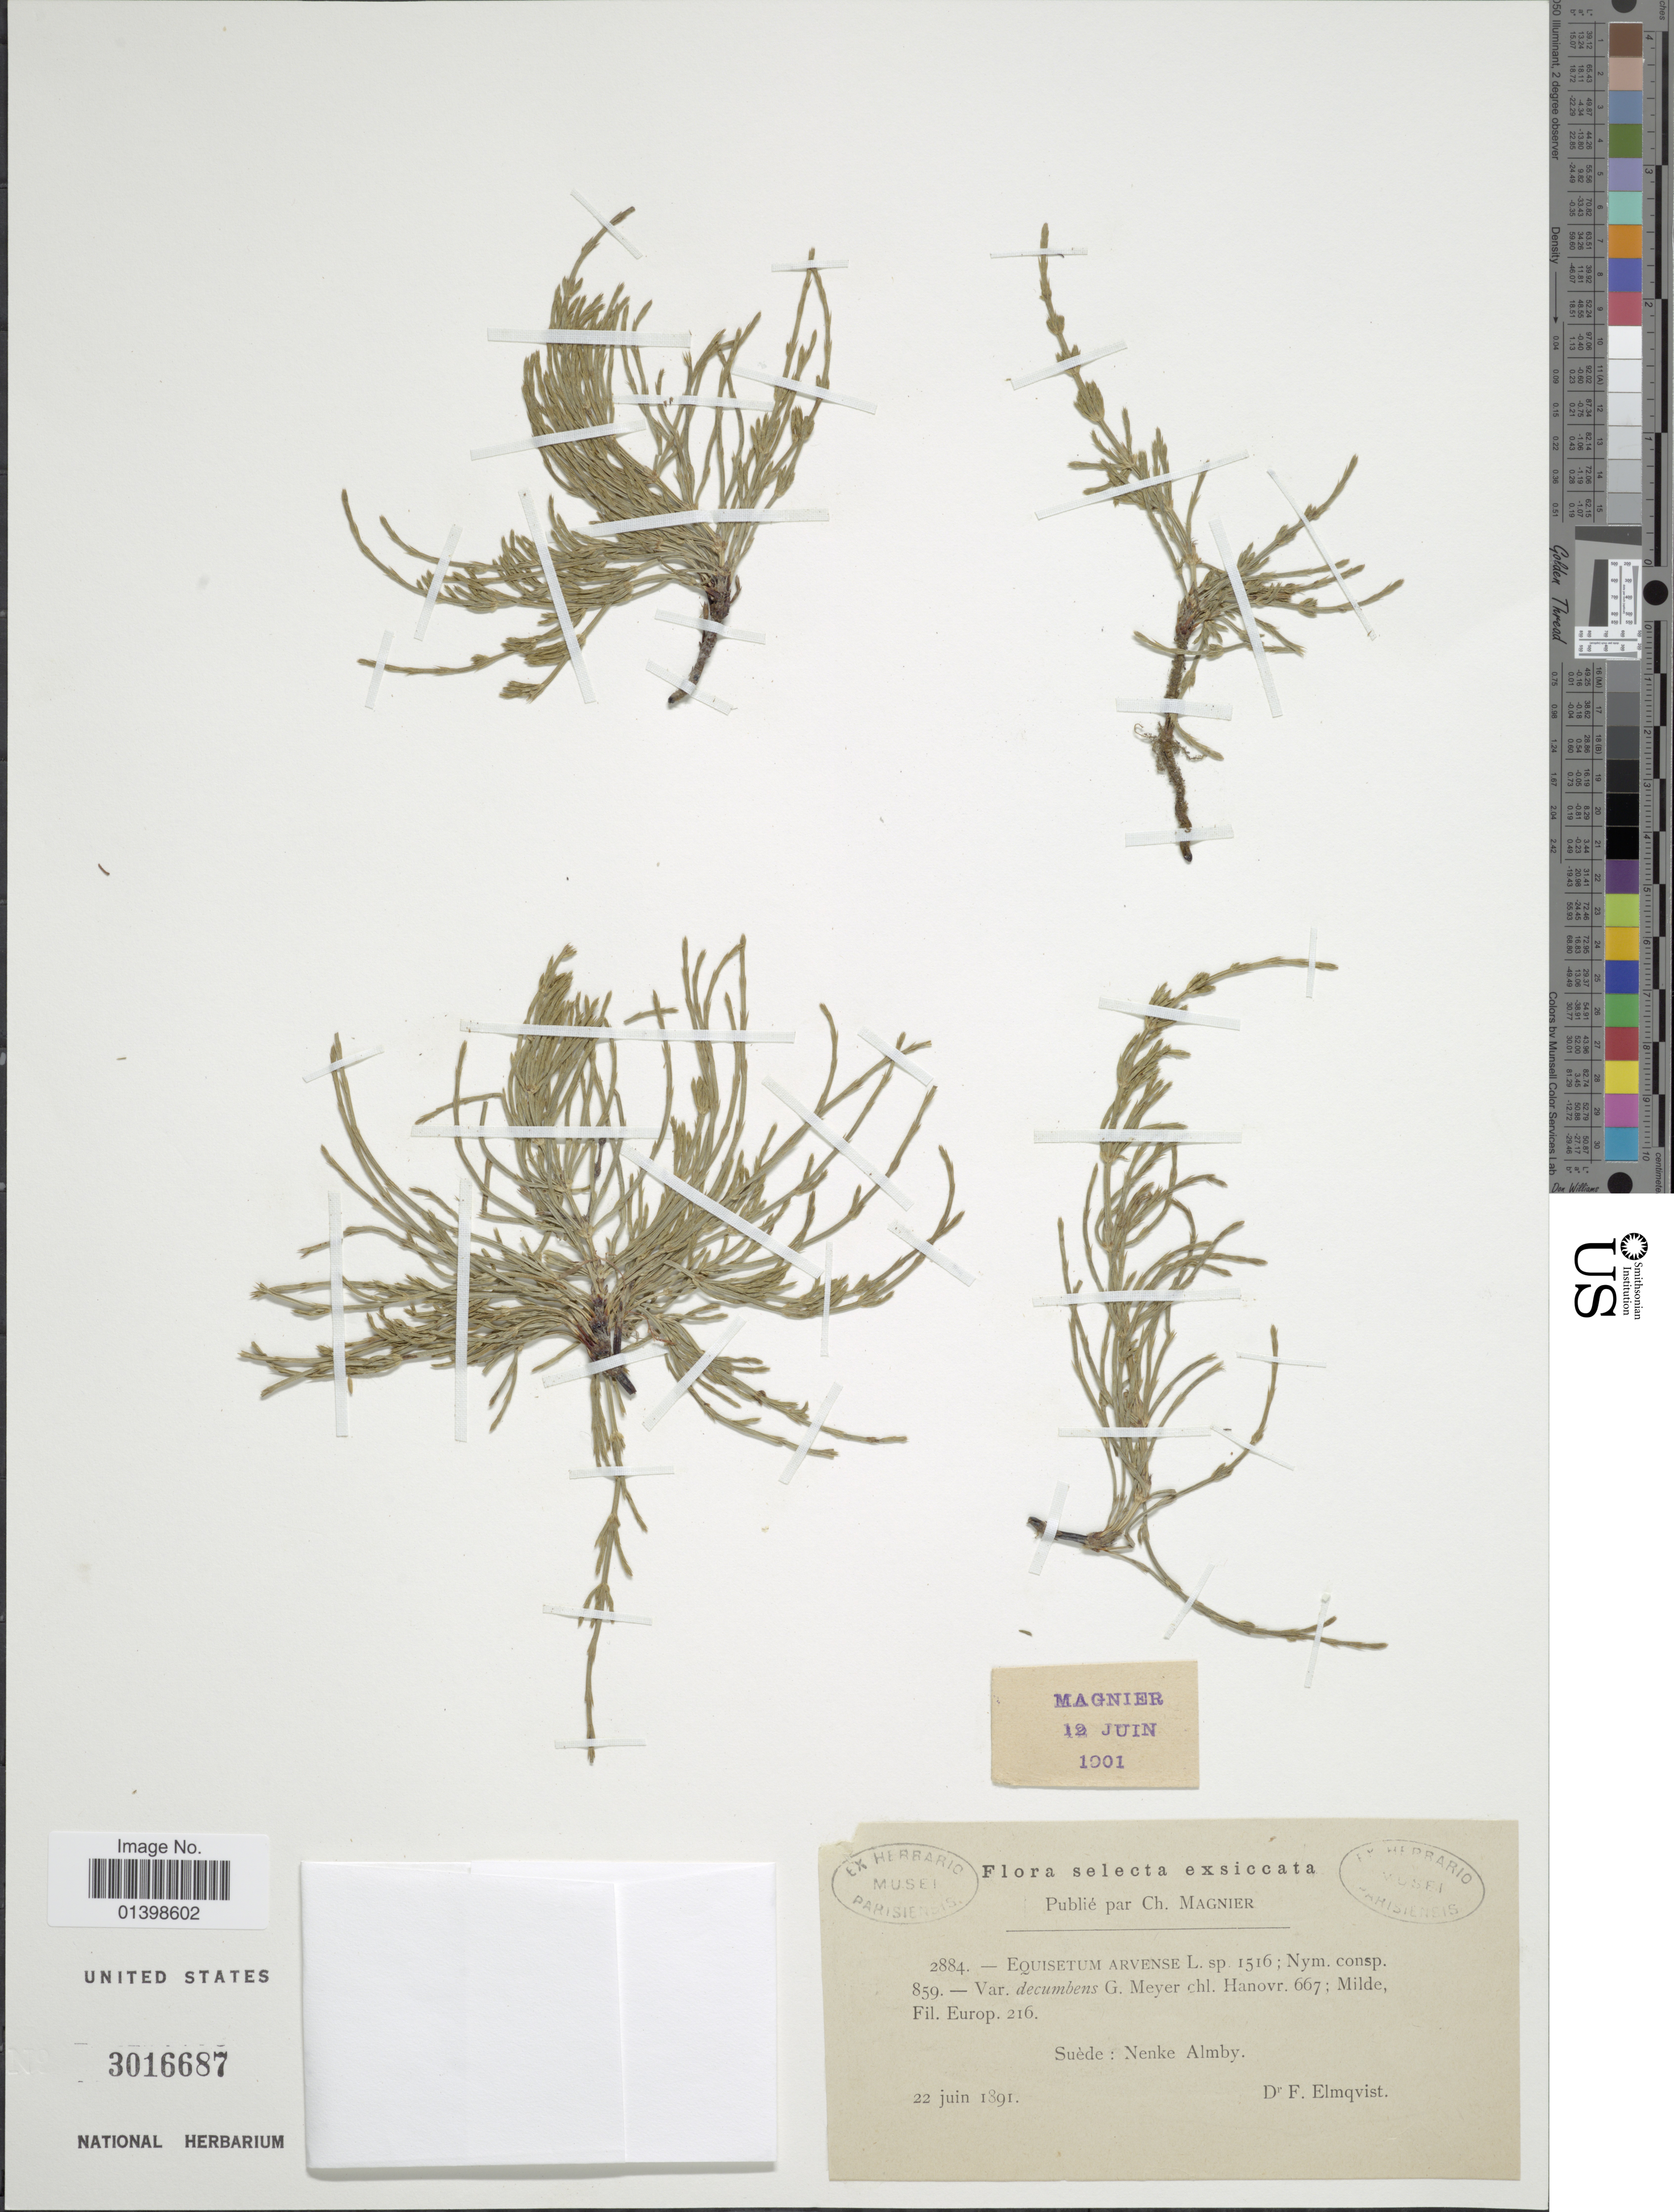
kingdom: Plantae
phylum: Tracheophyta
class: Polypodiopsida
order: Equisetales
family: Equisetaceae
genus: Equisetum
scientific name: Equisetum arvense var. decumbens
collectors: F. Elmquist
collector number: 2884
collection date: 1891-06-22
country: Sweden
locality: Nenke Almby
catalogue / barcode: US 3016687